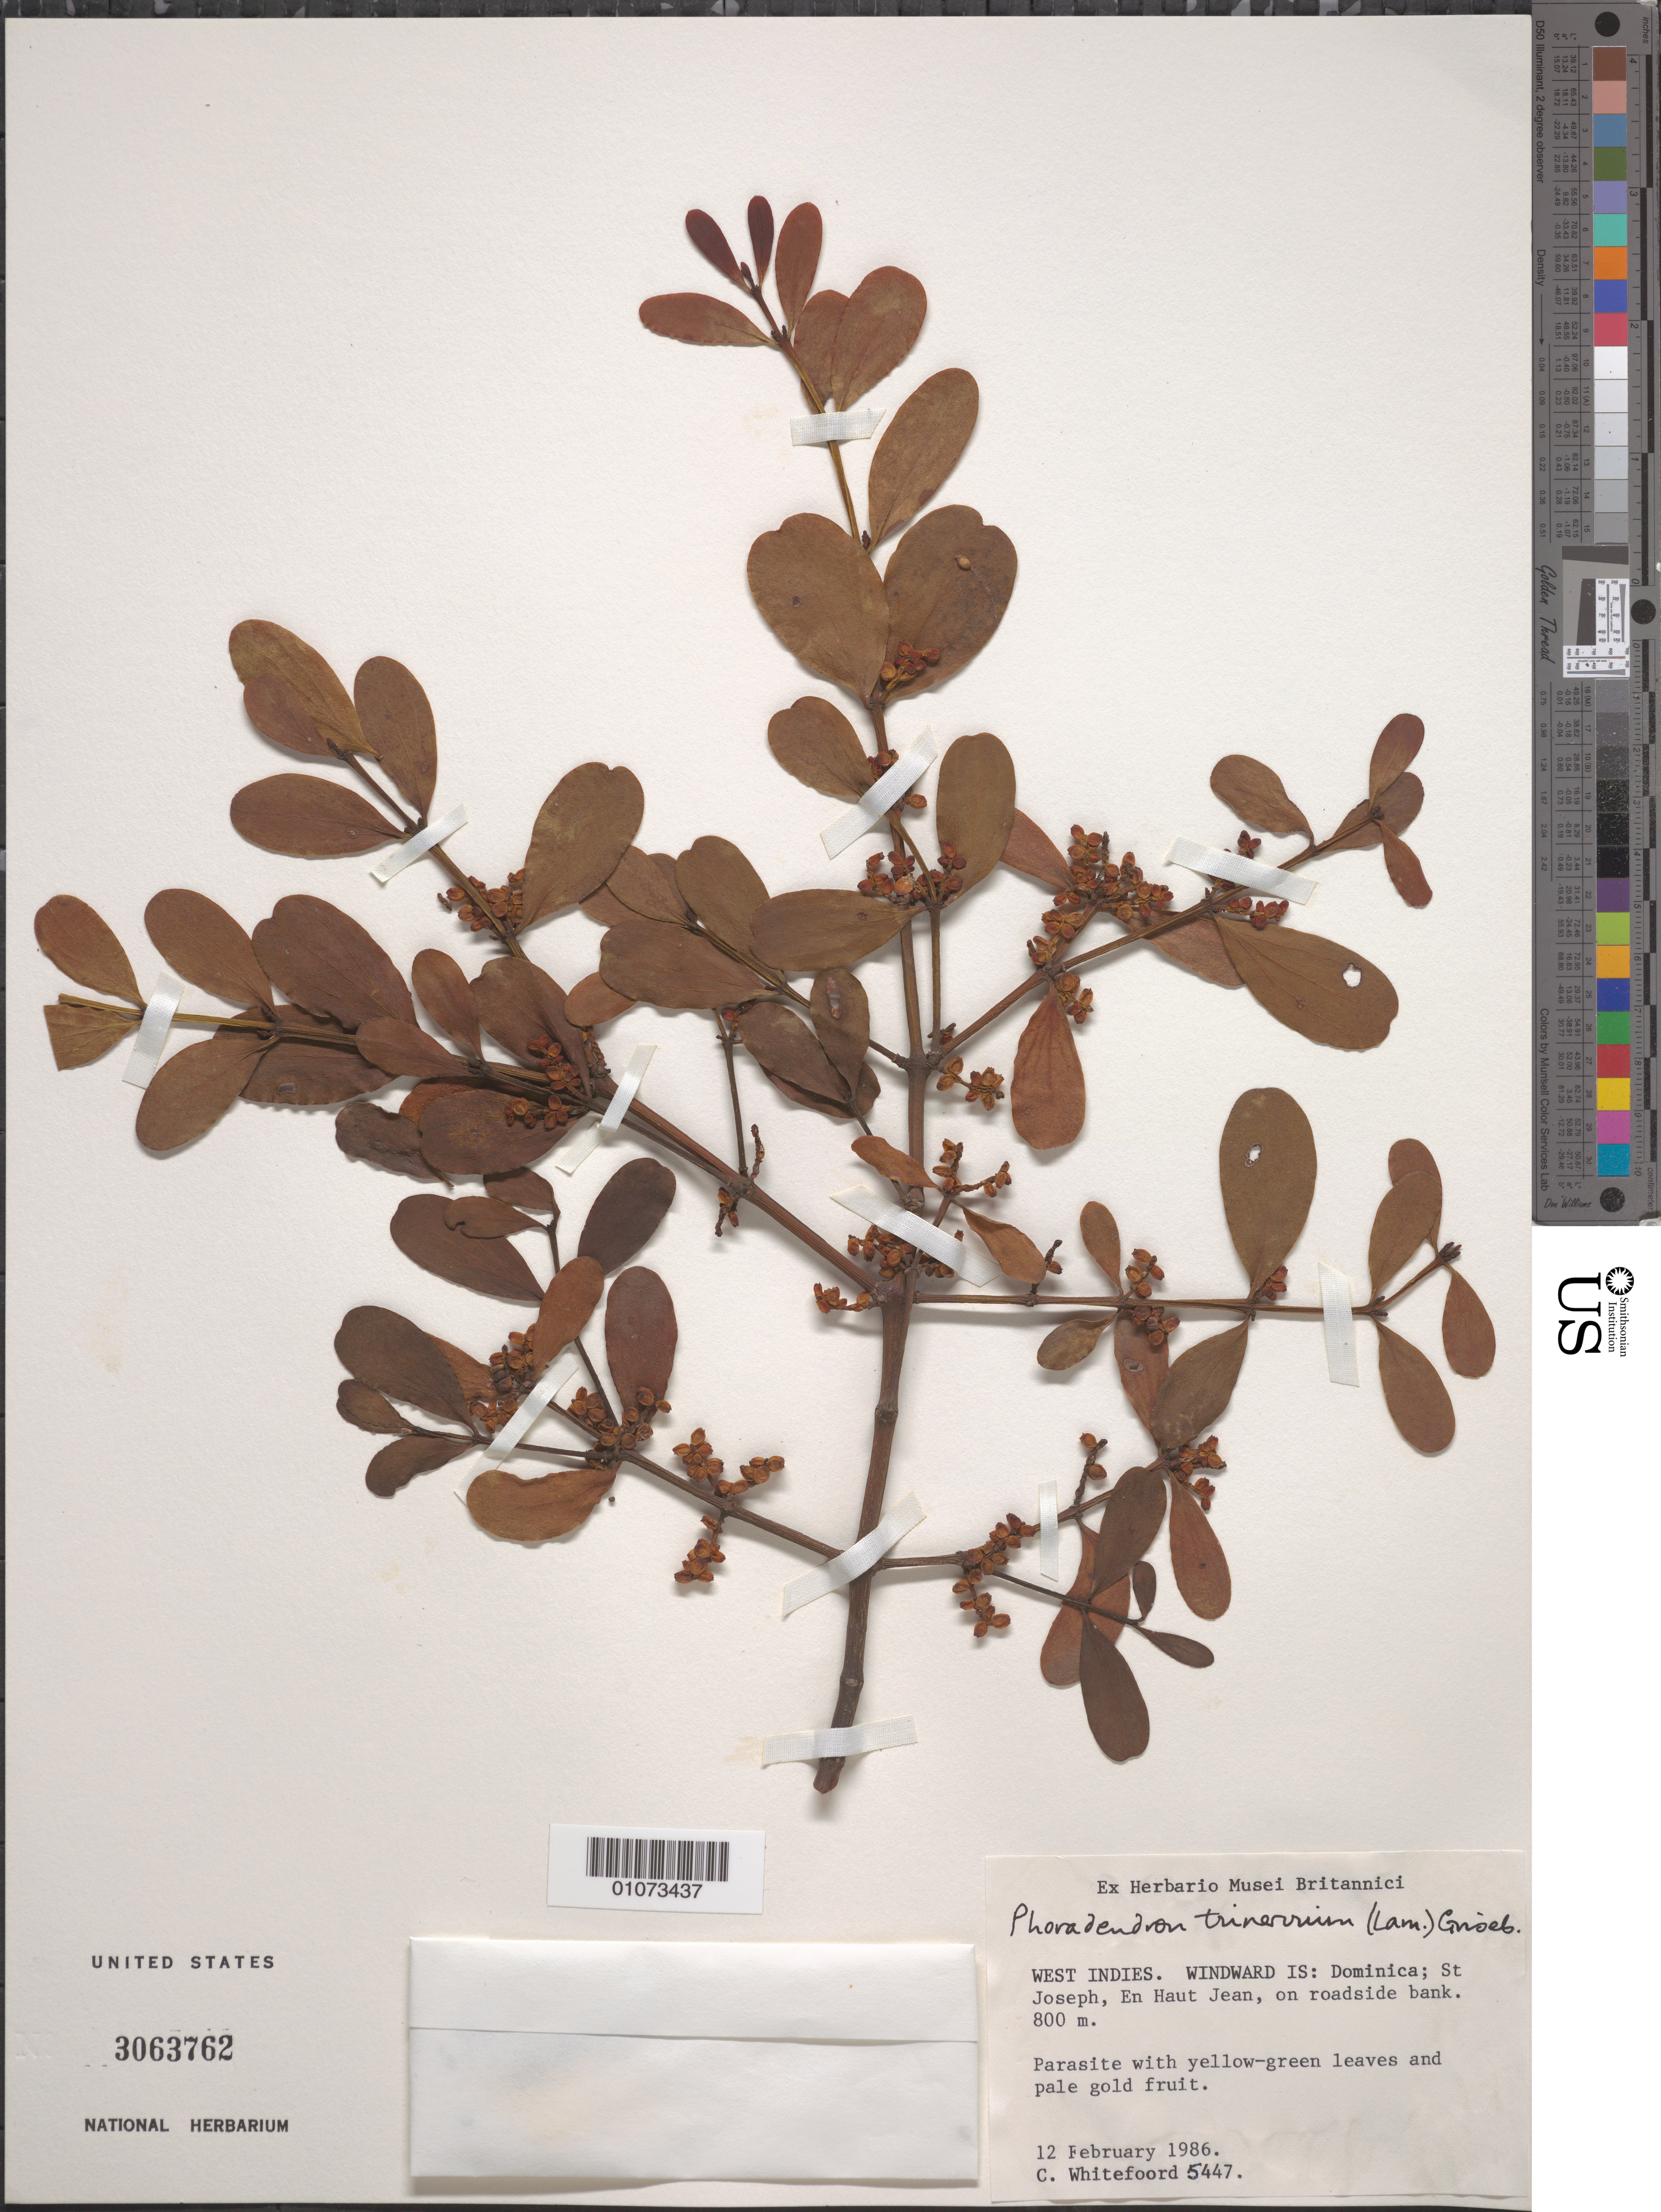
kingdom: Plantae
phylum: Tracheophyta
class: Magnoliopsida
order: Santalales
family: Viscaceae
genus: Phoradendron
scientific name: Phoradendron trinervium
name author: (Lam.) Griseb.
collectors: C. Whitefoord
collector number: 5447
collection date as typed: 12 Feb 1986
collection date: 1986-02-12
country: Dominica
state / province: St. Joseph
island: Dominica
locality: St Joseph, En Haut Jean, on roadside bank.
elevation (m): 800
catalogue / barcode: US 3063762